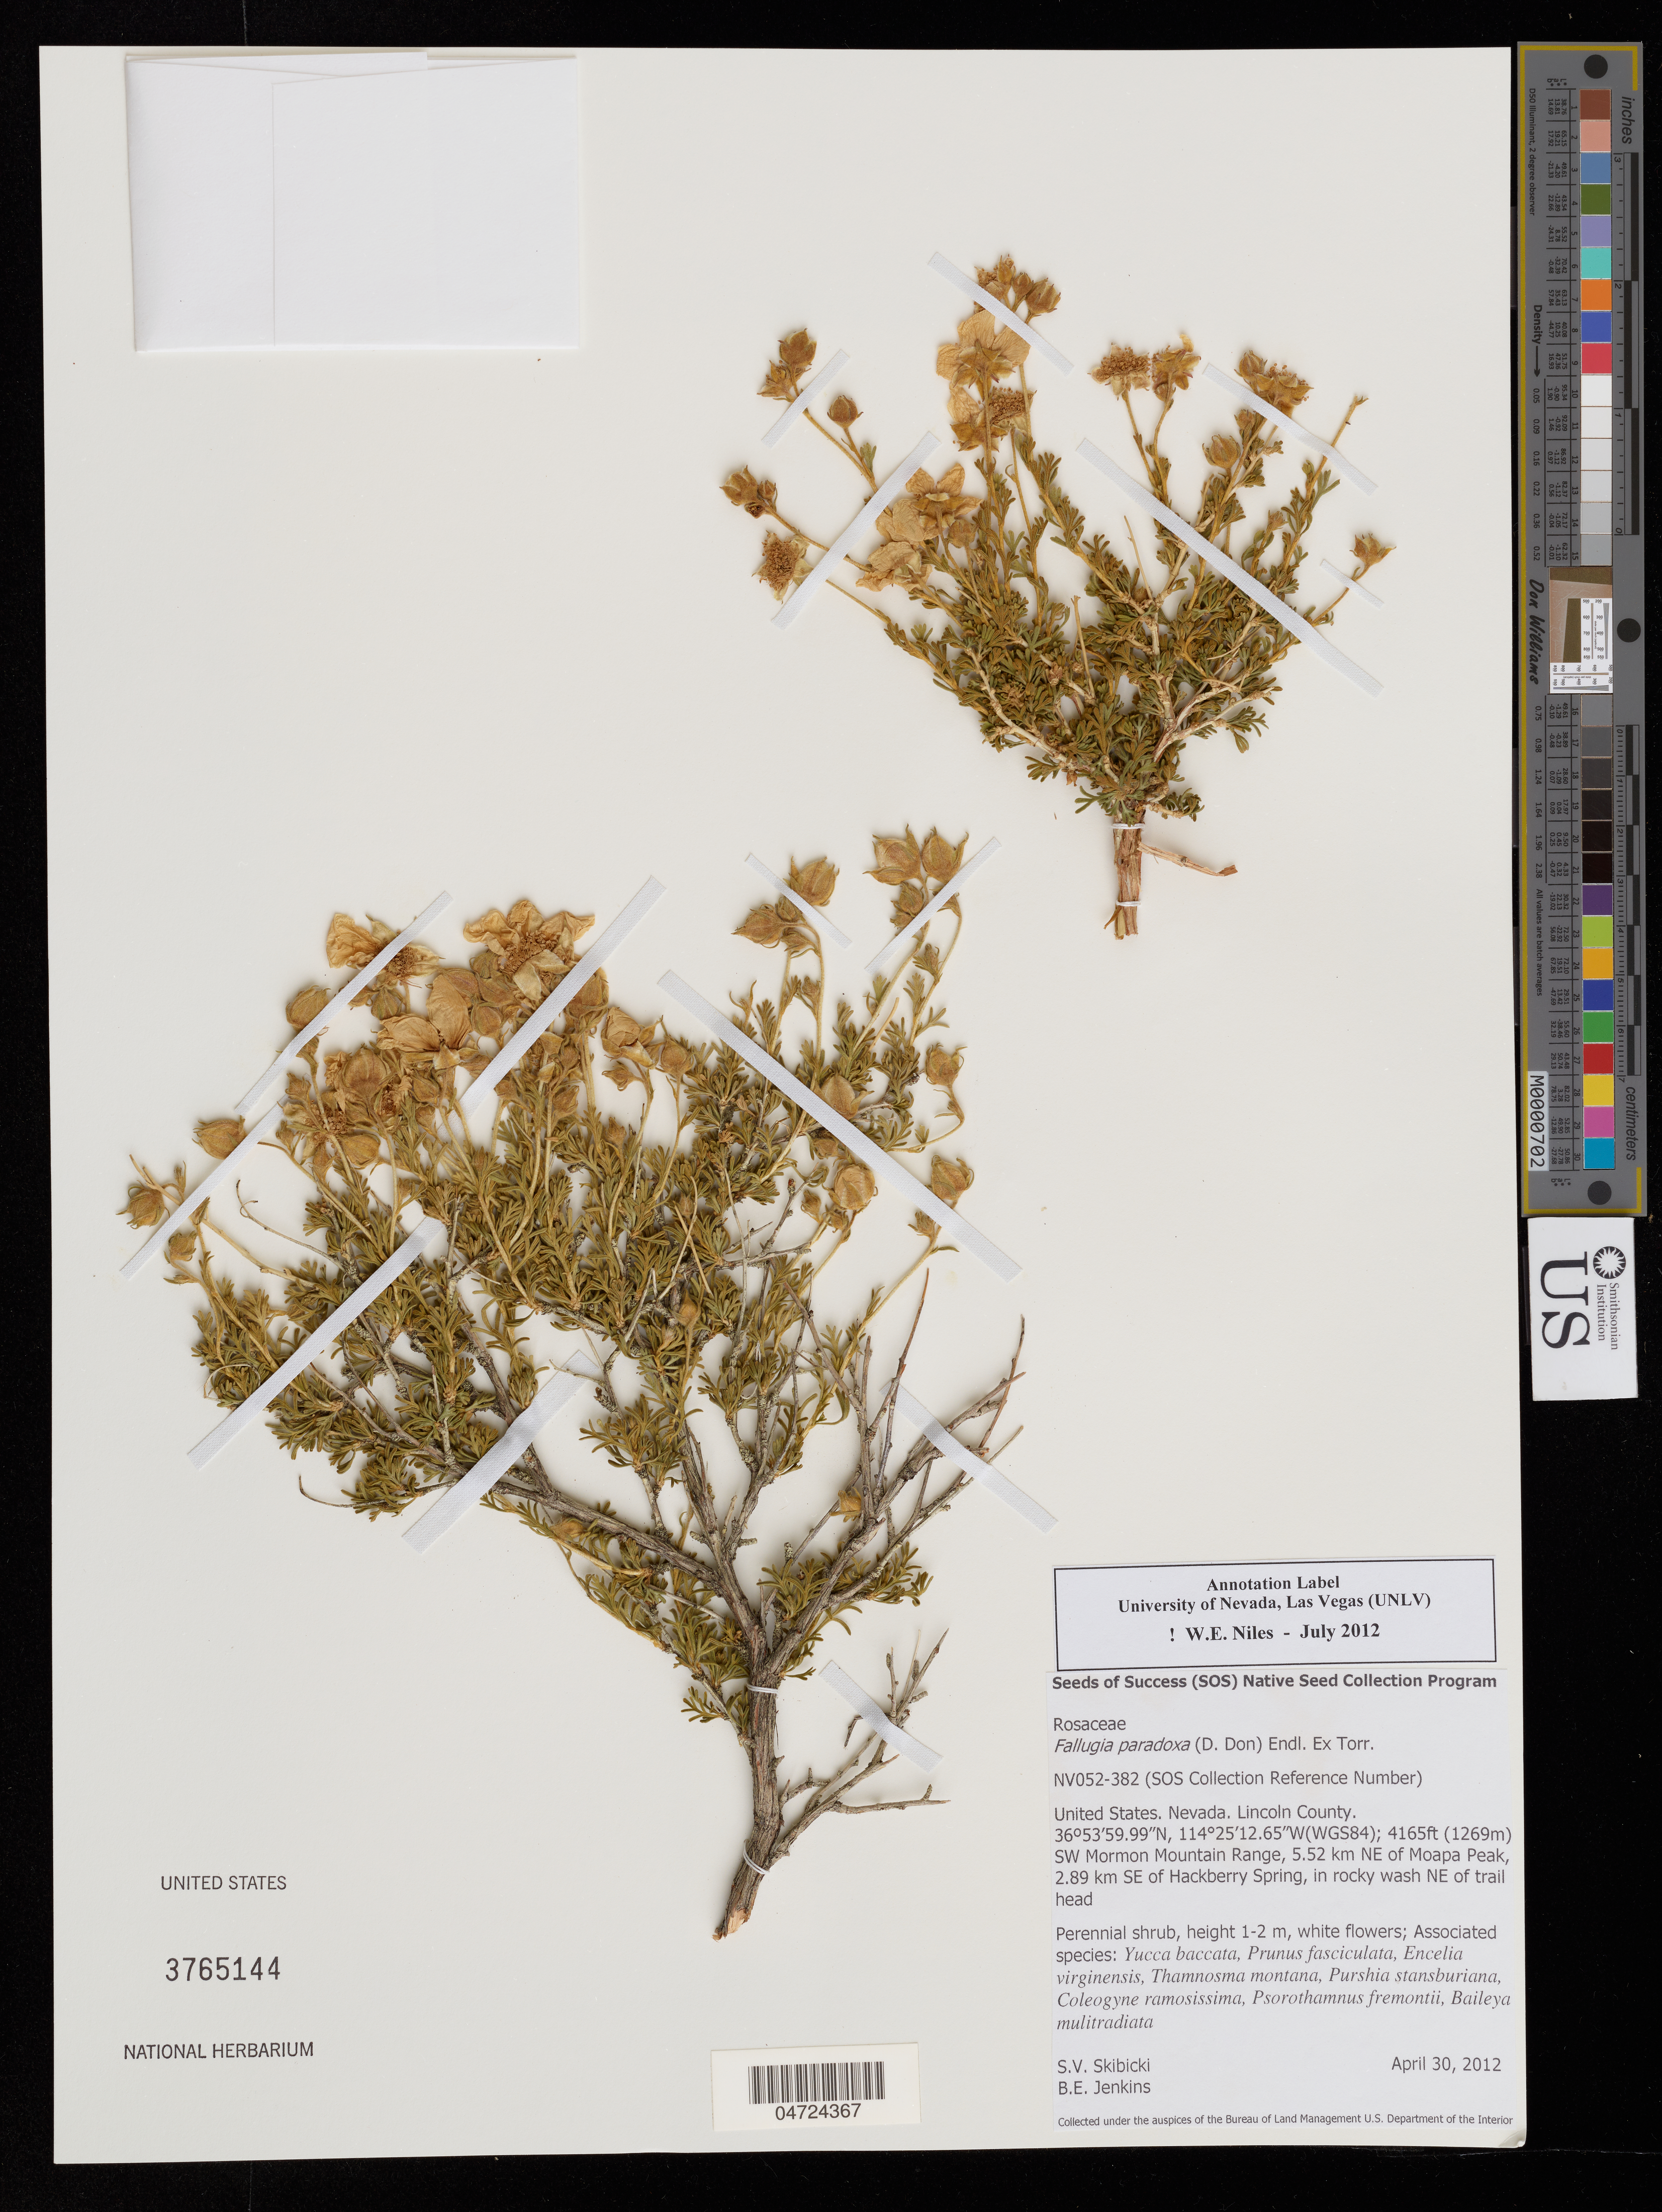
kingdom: Plantae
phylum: Tracheophyta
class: Magnoliopsida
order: Rosales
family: Rosaceae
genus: Fallugia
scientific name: Fallugia paradoxa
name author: (D. Don ex Tilloch & T. Taylor) Endl. ex Torr.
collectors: S. Skibicki & B. Jenkins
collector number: NV052-382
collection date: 2012-04-30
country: United States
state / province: Nevada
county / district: Lincoln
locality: Lincoln County. SW Mormon Mountain Range, 5.52 km NE of Moapa Peak, 2.89 km SE of Hackberry Spring, in rocky wash NE of trail head.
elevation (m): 1269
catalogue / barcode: US 3765144